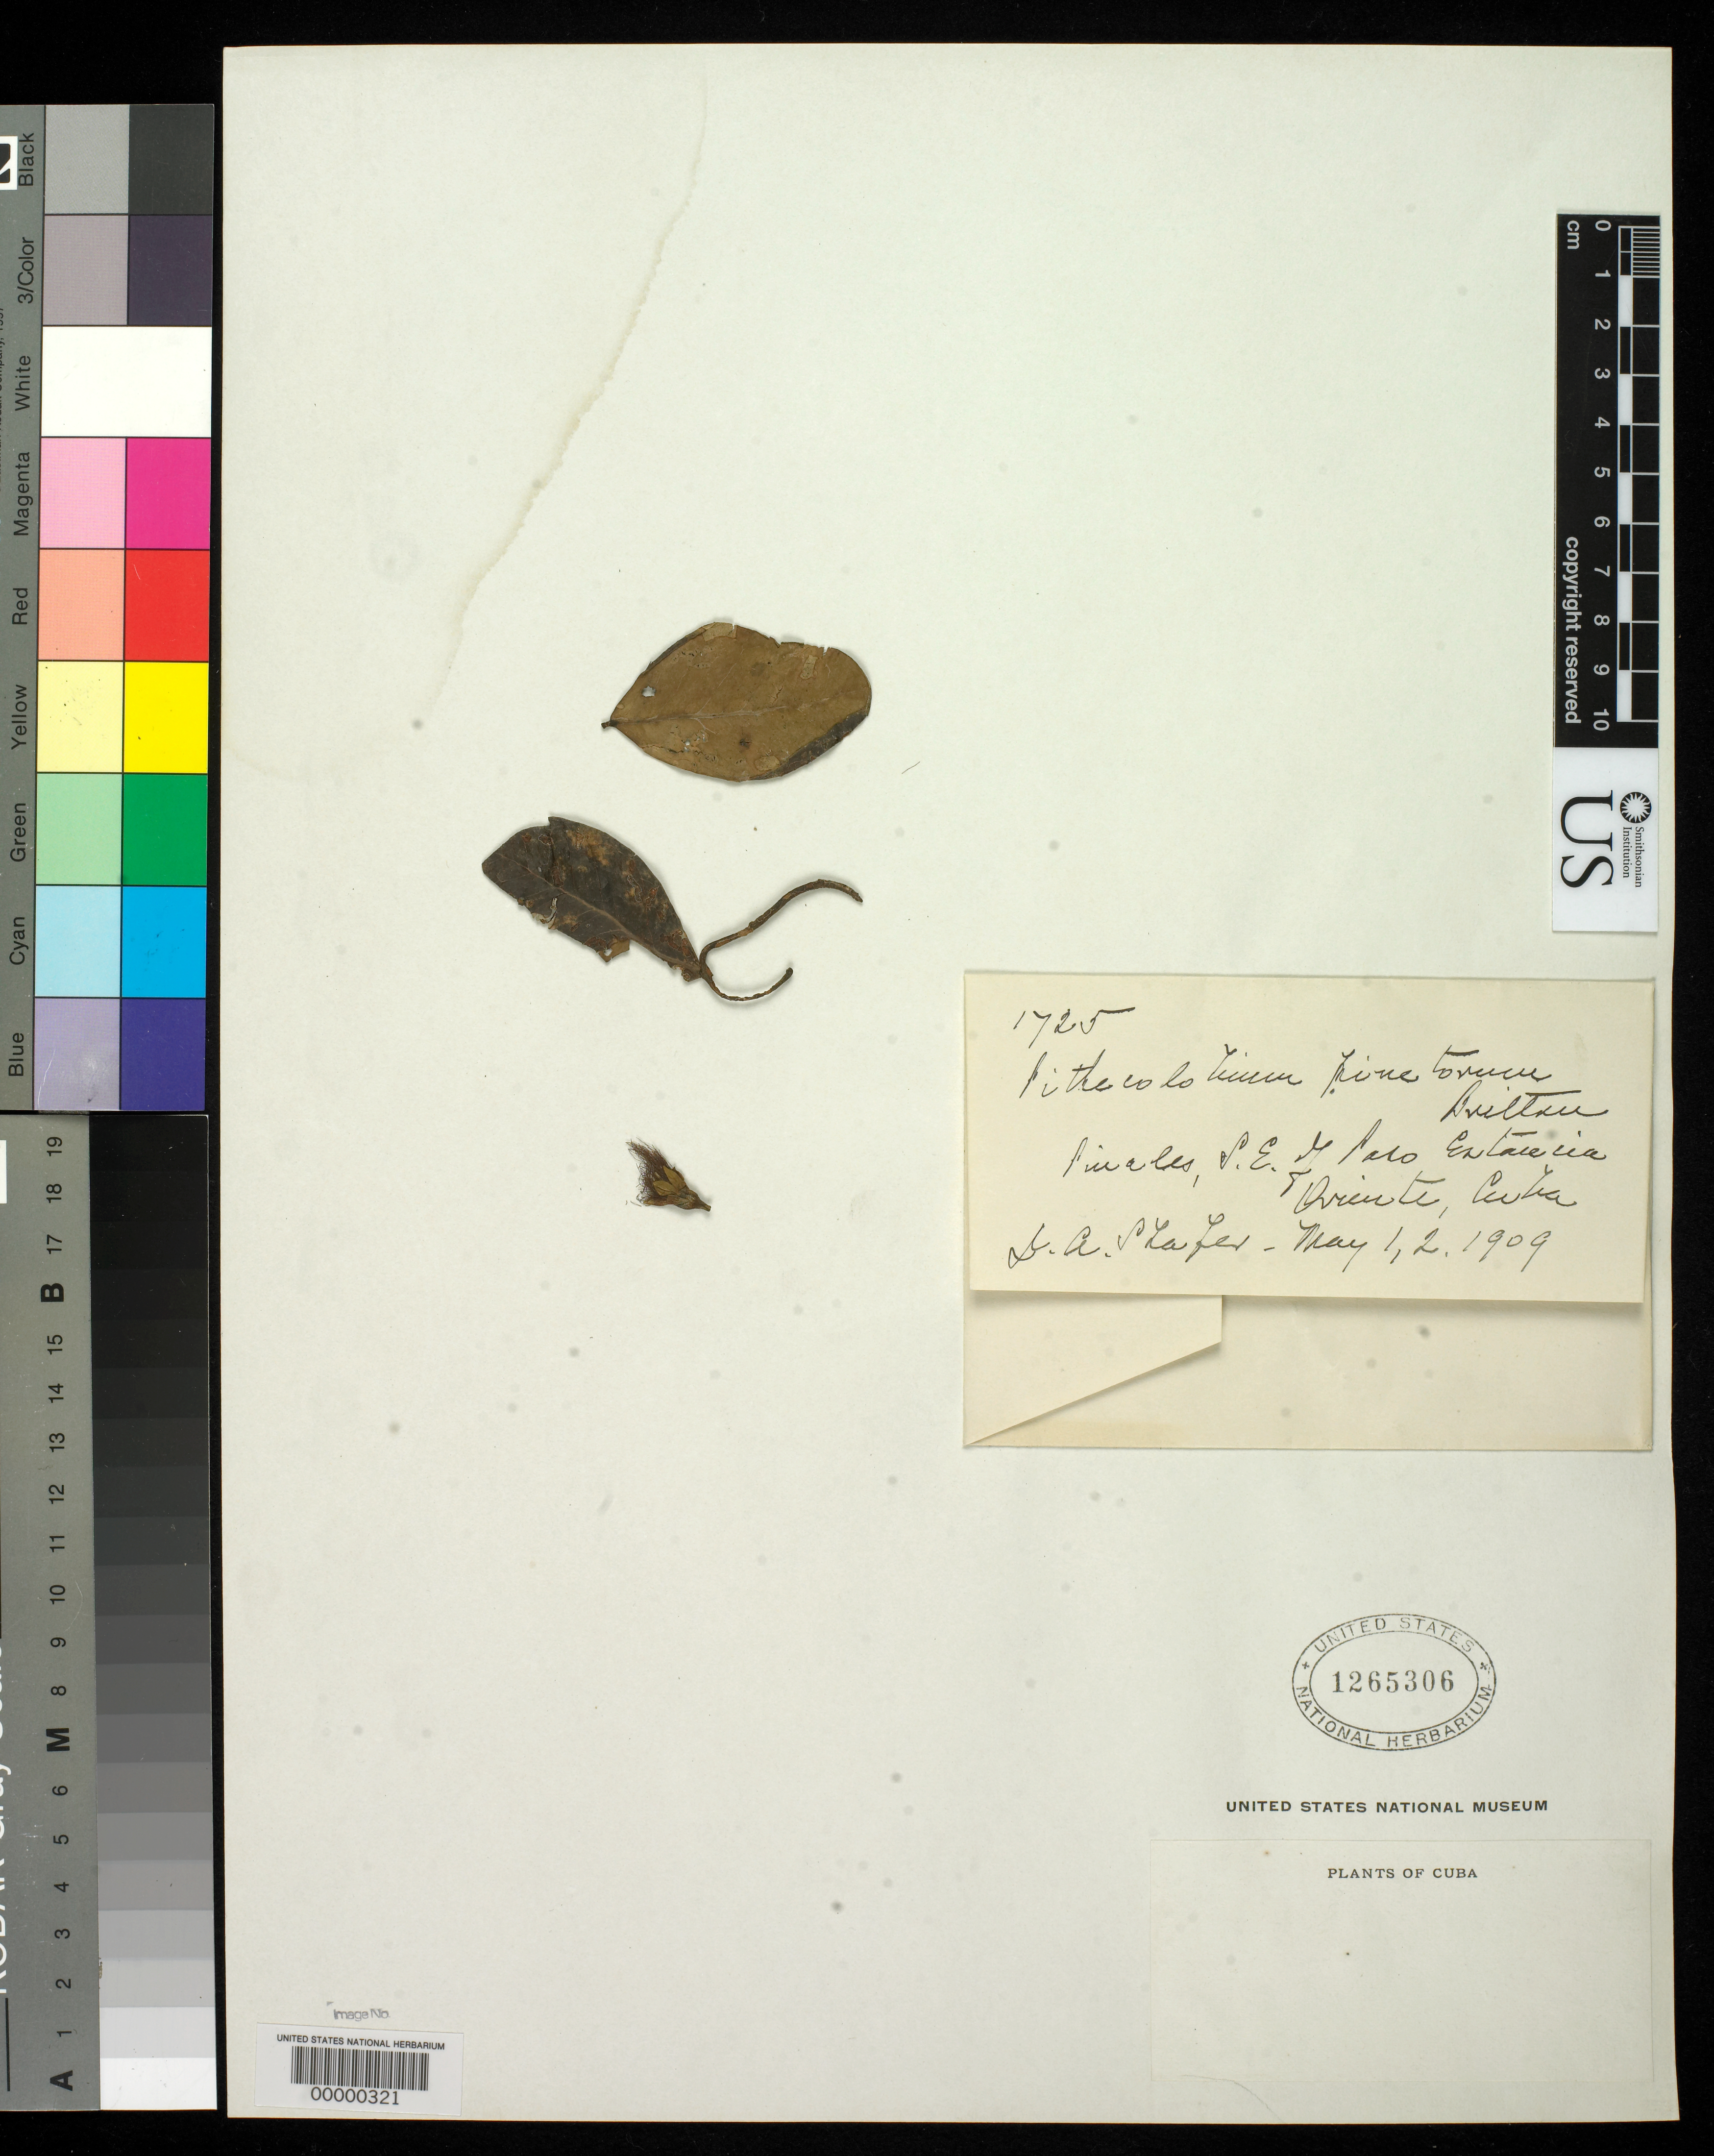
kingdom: Plantae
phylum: Tracheophyta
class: Magnoliopsida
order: Fabales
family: Fabaceae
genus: Pithecellobium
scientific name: Pithecellobium pinetorum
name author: Britton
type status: Type Fragment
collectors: J. A. Shafer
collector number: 1725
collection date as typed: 01 May 1909 to 02 May 1909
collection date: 1909-05-01/1909-05-02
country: Cuba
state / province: Oriente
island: Greater Antilles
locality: The Pinales, southeast of Paso Estancia.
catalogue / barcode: US 1265306